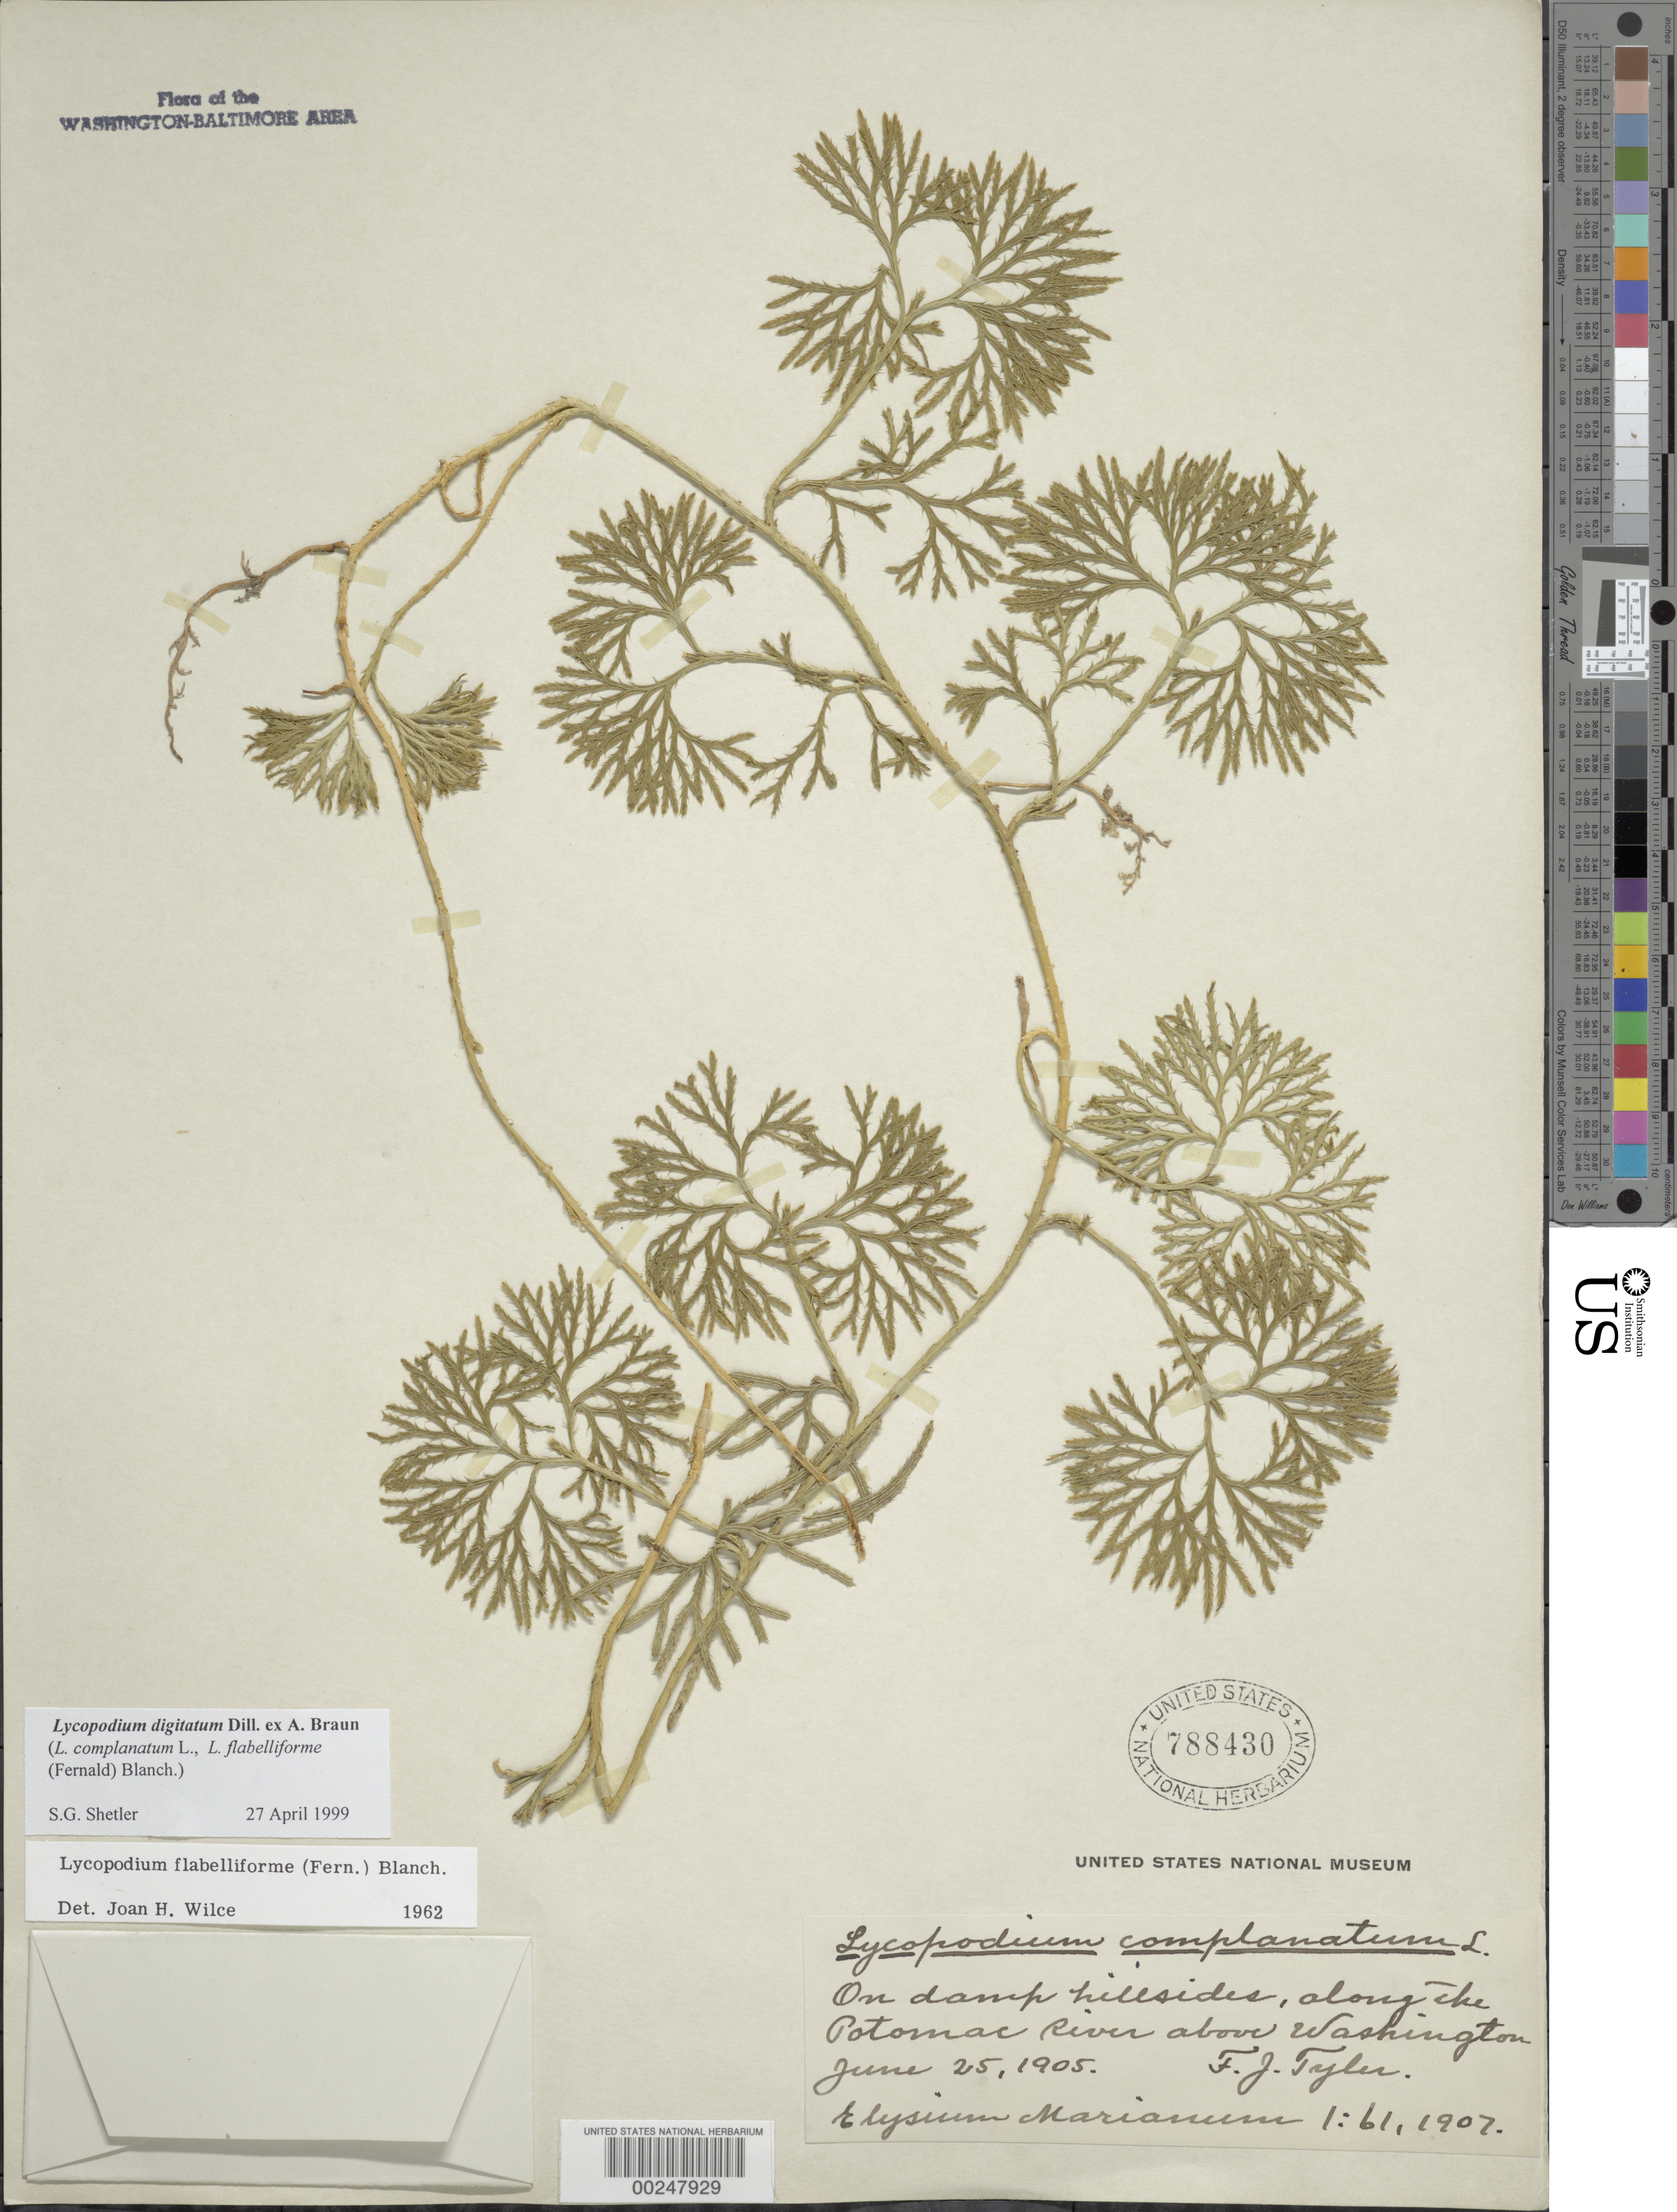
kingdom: Plantae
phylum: Tracheophyta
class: Lycopodiopsida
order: Lycopodiales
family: Lycopodiaceae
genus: Diphasiastrum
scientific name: Diphasiastrum digitatum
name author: (Dill. ex A. Braun) Holub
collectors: F. Tyler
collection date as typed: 25 Jun 1905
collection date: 1905-06-25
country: United States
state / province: District of Columbia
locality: Potomac River above Washington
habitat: On damp hillsides along the potomac river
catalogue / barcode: US 788430